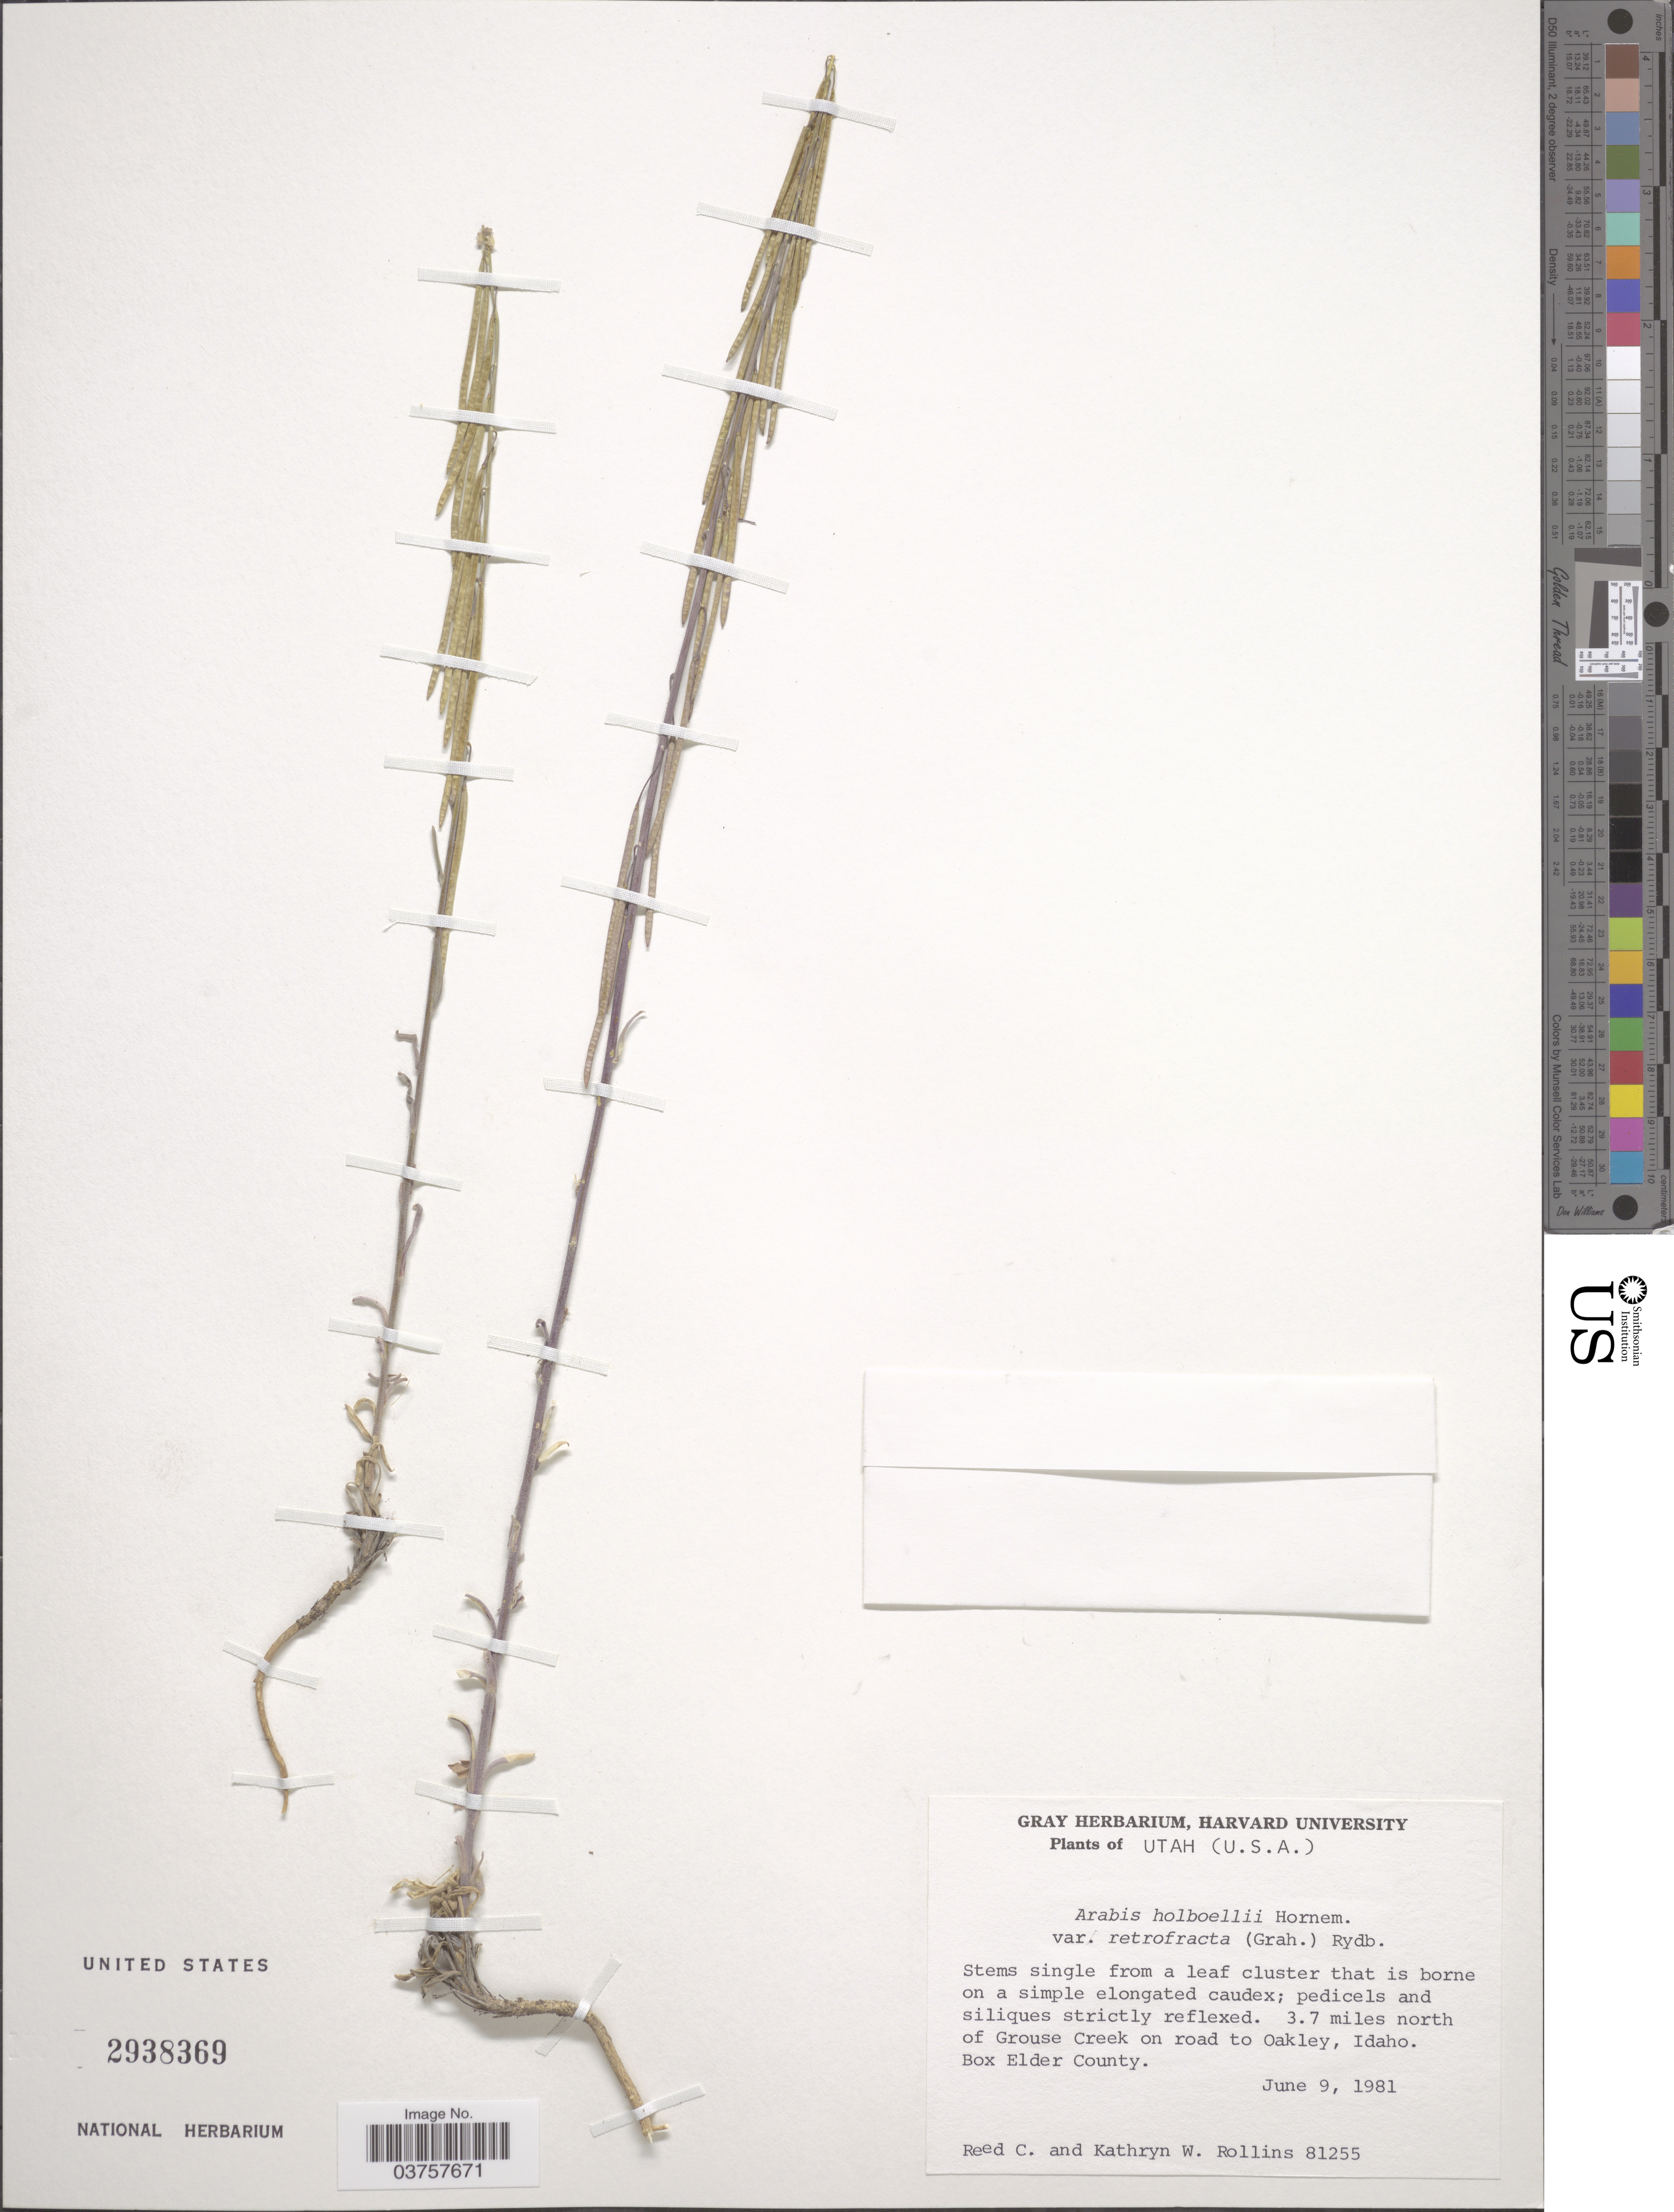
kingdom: Plantae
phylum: Tracheophyta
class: Magnoliopsida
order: Brassicales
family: Brassicaceae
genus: Arabis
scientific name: Arabis holboellii var. retrofracta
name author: Rydb.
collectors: R. C. Rollins & K. W. Rollins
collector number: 81255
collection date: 1981-06-09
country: United States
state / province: Utah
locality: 3.7 miles north of Grouse Creek on road to Oakley. Box Elder County.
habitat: north of creek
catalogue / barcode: US 2938369